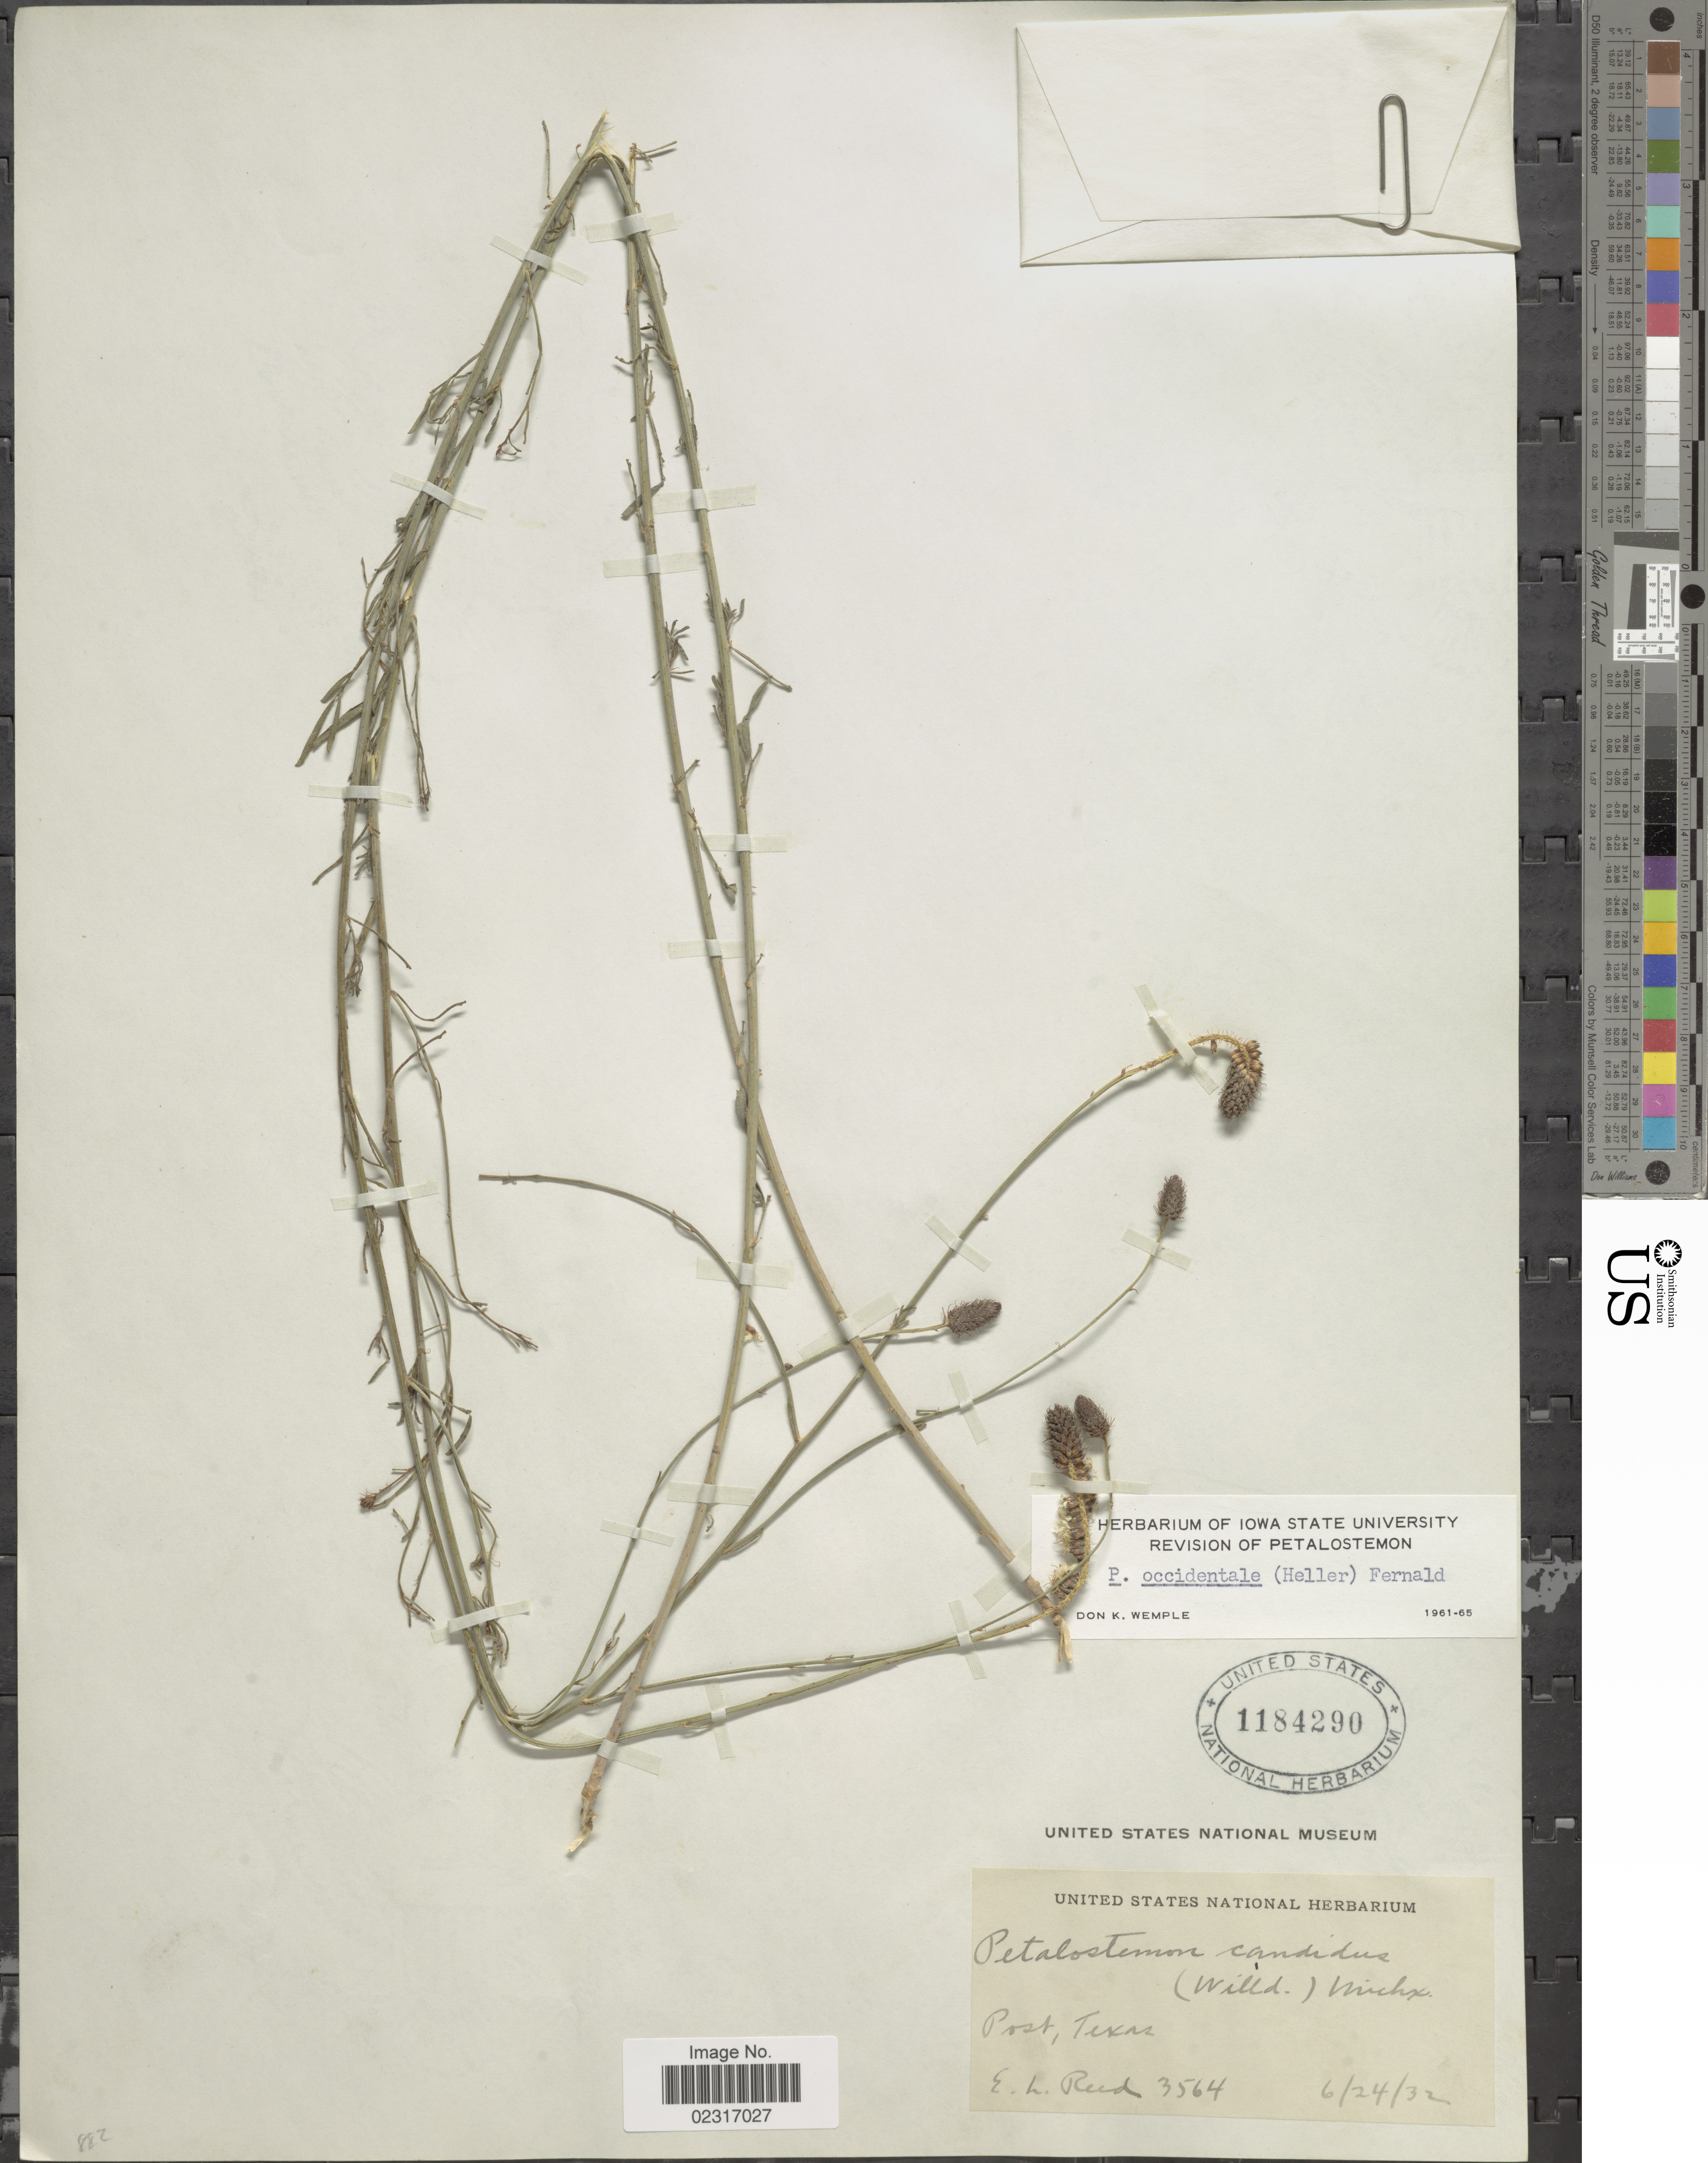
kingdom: Plantae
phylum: Tracheophyta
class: Magnoliopsida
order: Fabales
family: Fabaceae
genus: Dalea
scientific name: Dalea candida var. oligophylla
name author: (Torr) Shinners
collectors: E. Reed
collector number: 3564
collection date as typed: Transcribed d/m/y: 24/6/32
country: United States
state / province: Texas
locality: Post, Texas.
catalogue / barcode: US 1184290